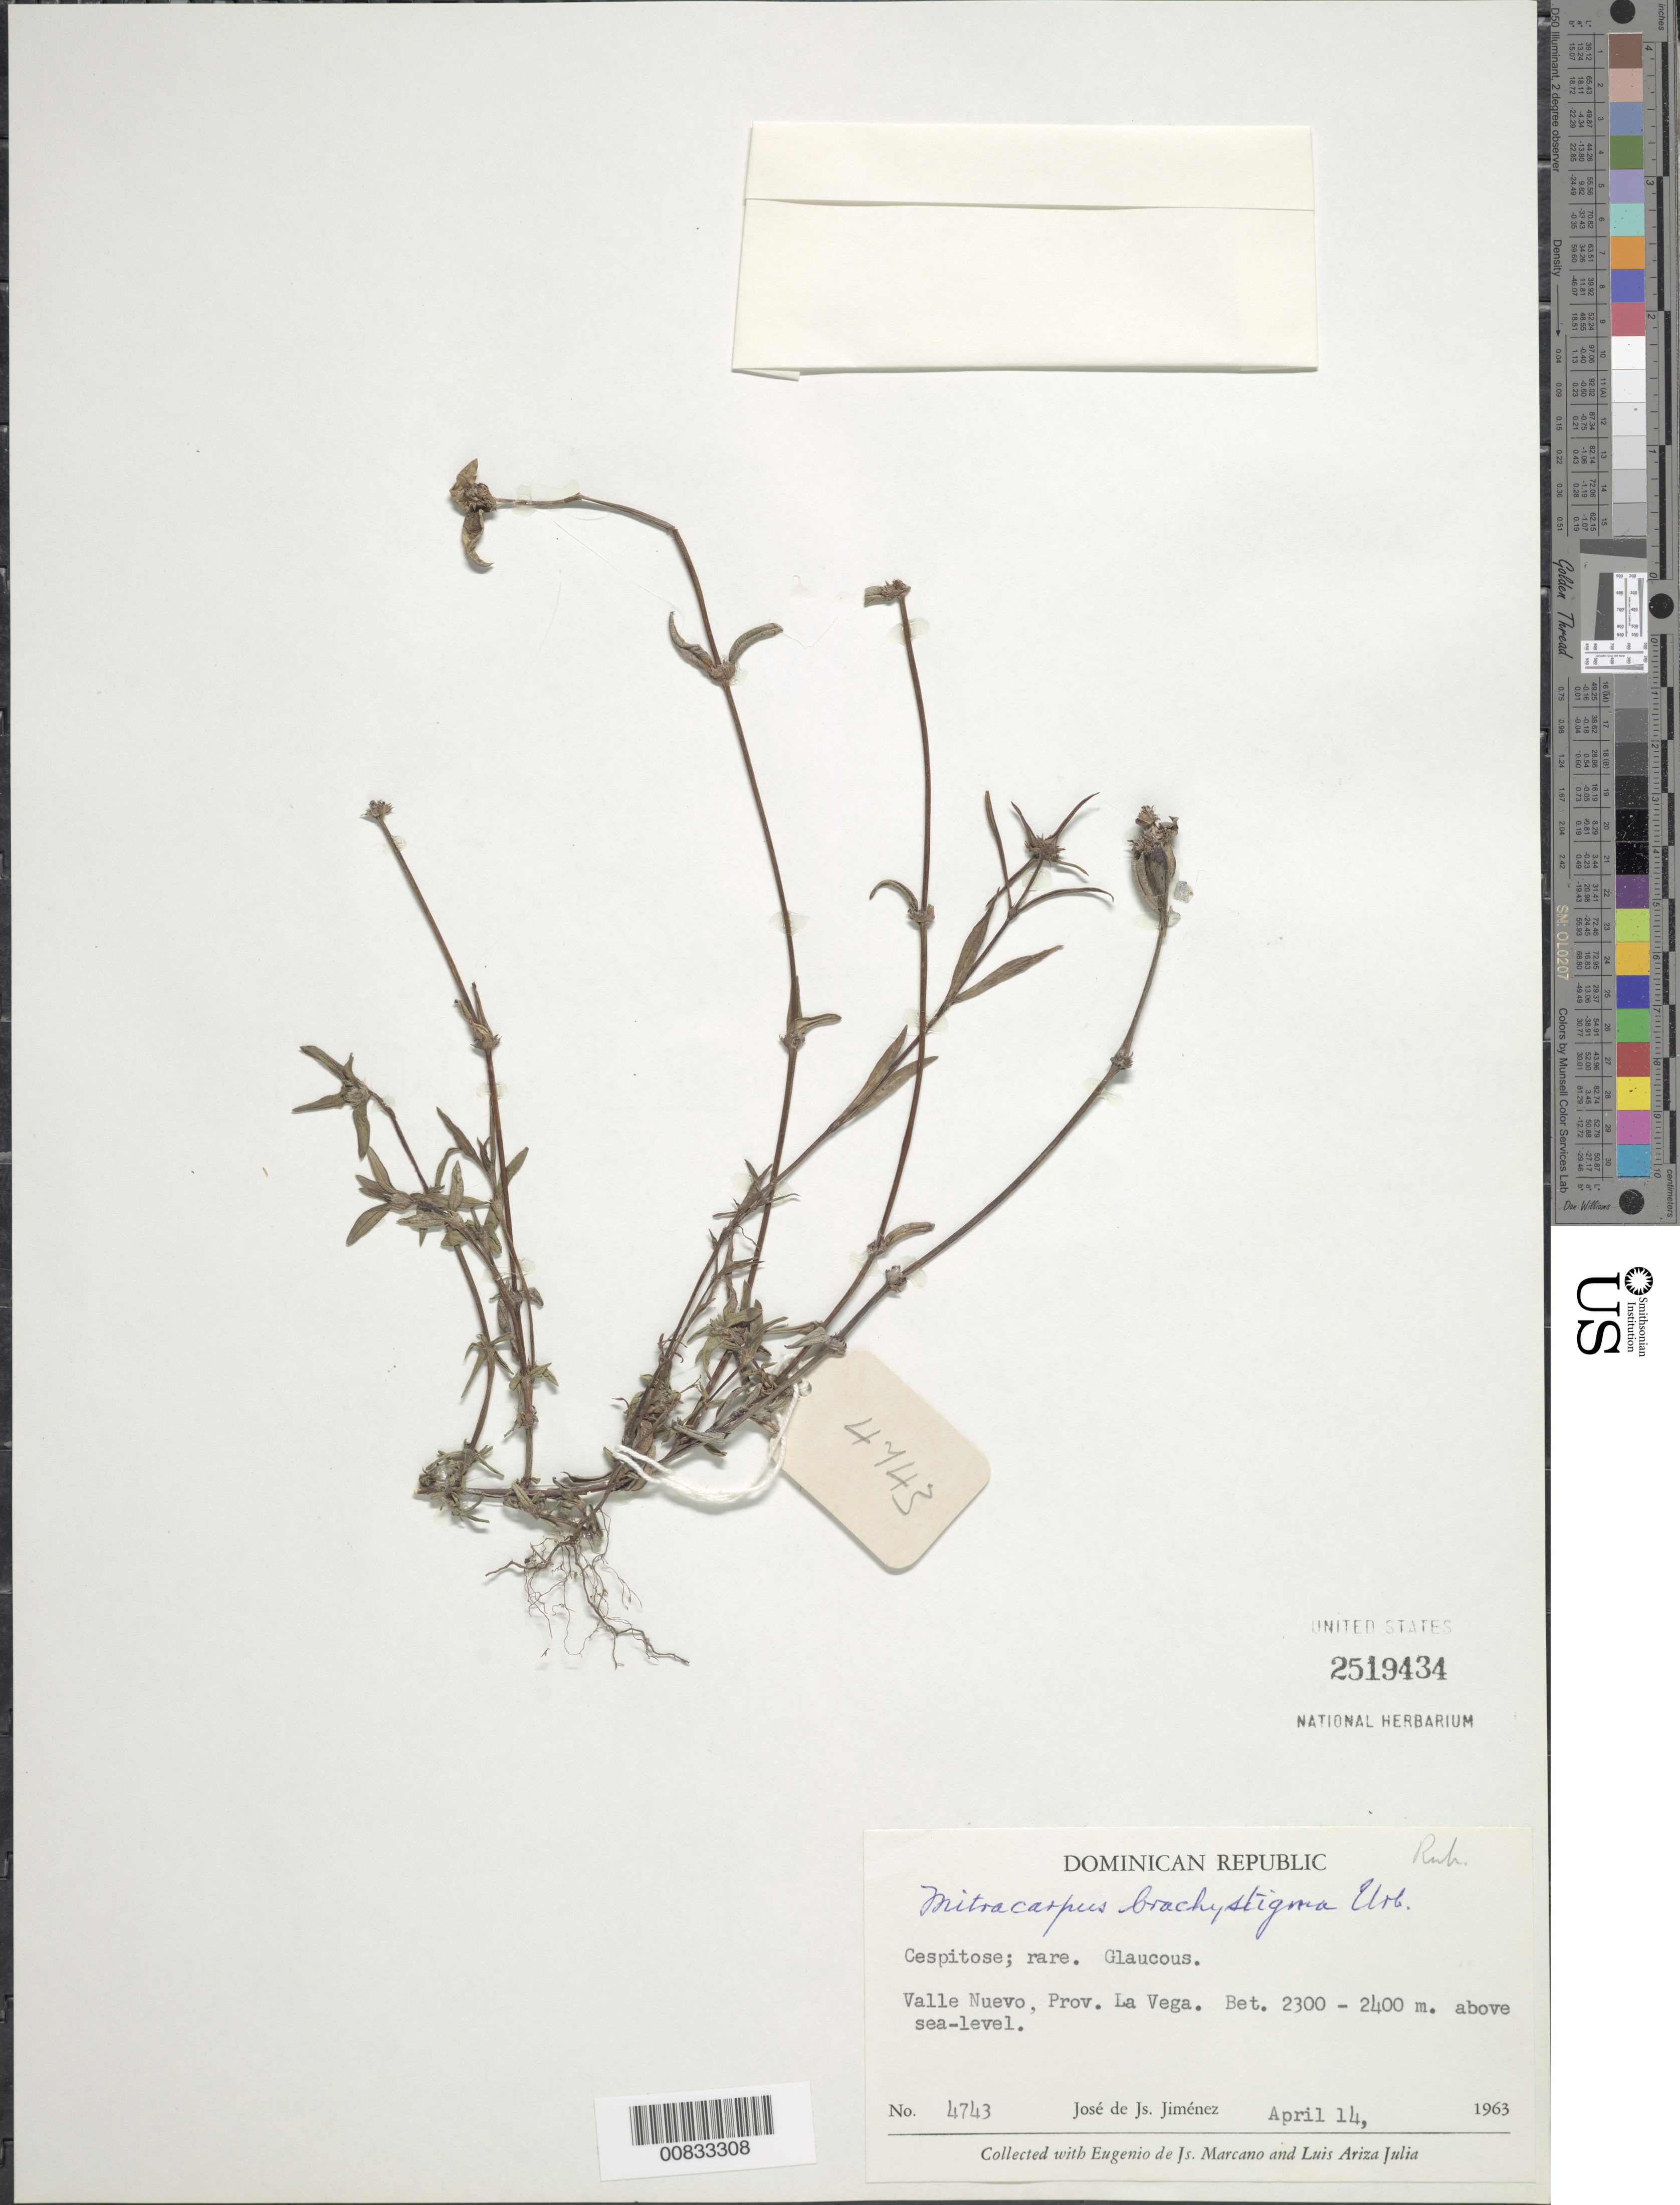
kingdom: Plantae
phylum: Tracheophyta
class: Magnoliopsida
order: Gentianales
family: Rubiaceae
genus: Mitracarpus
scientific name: Mitracarpus brachystigma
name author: Urb.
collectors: J. J. Jiménez Almonte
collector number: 4743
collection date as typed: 14 Apr 1963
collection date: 1963-04-14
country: Dominican Republic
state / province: La Vega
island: Hispaniola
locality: Valle Nuevo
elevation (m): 2300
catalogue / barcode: US 2519434